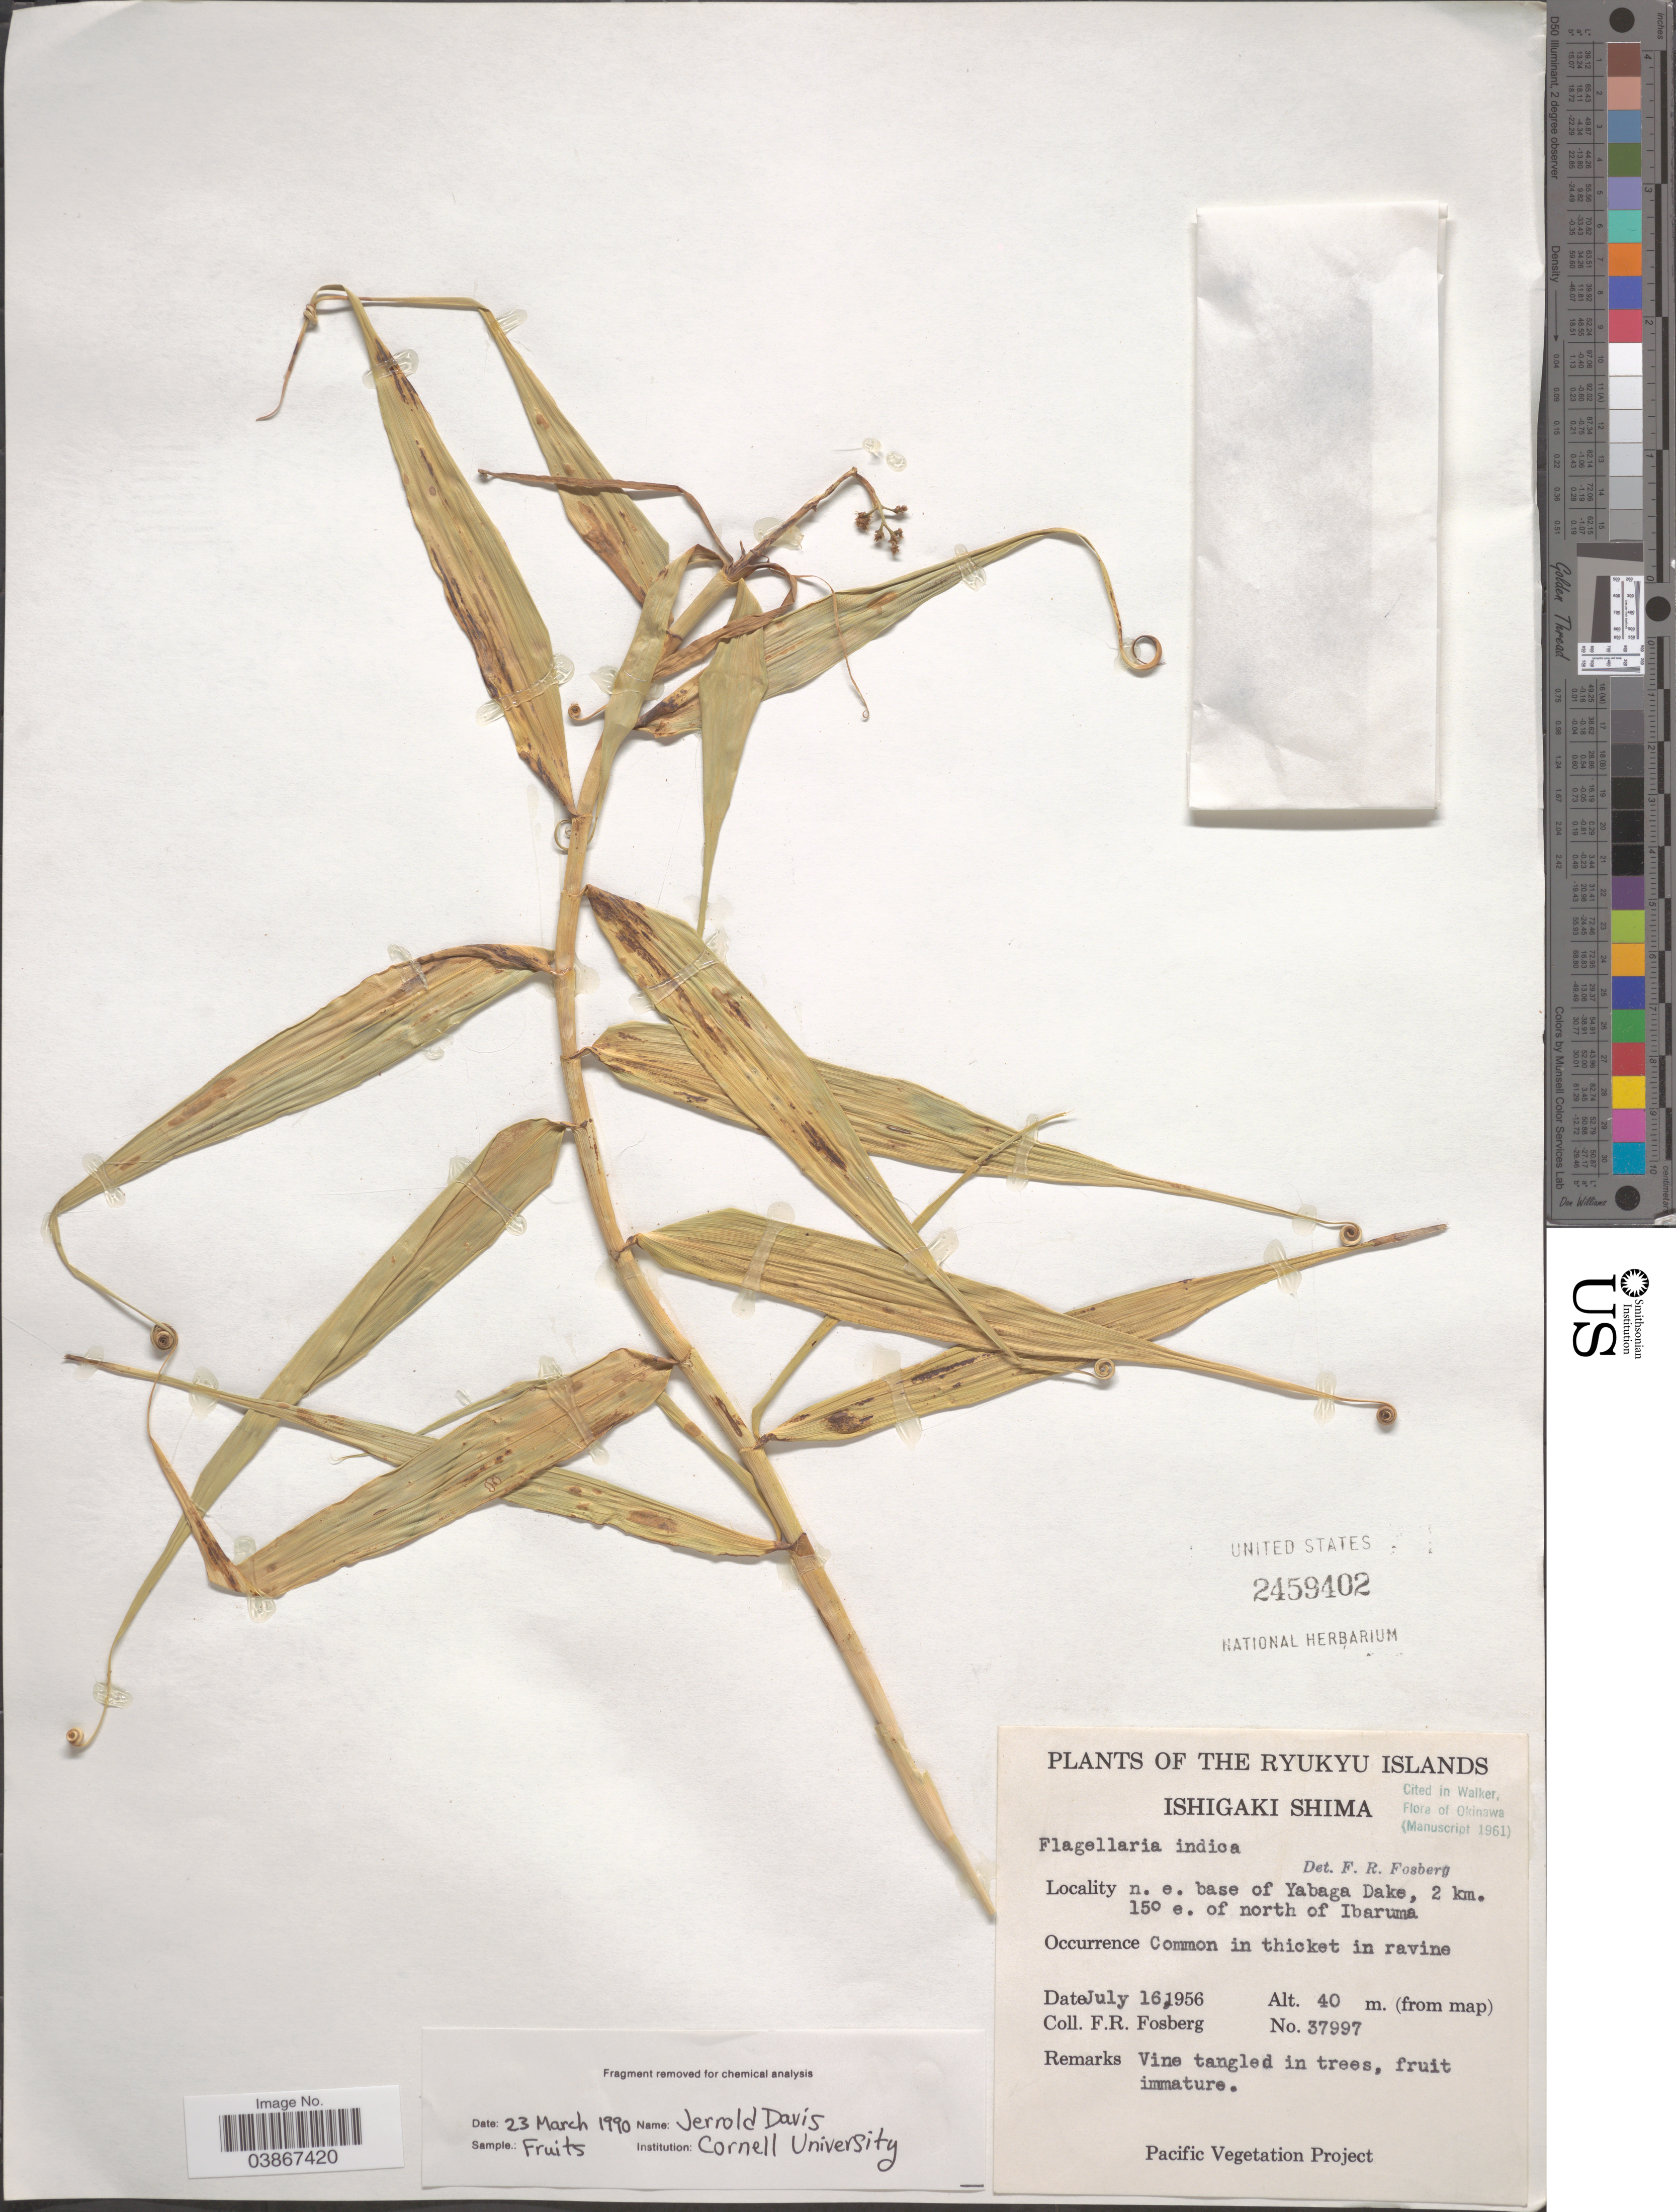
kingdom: Plantae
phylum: Tracheophyta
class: Liliopsida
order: Poales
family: Flagellariaceae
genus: Flagellaria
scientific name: Flagellaria indica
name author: L.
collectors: F. R. Fosberg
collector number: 37997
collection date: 1956-07-16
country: Japan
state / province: Okinawa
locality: Ryukyu Islands. Ishigaki Shima. n.e. base of Yabaga Dake, 2 km. 15° e. of north of Ibaruma.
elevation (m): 40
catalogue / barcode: US 2459402